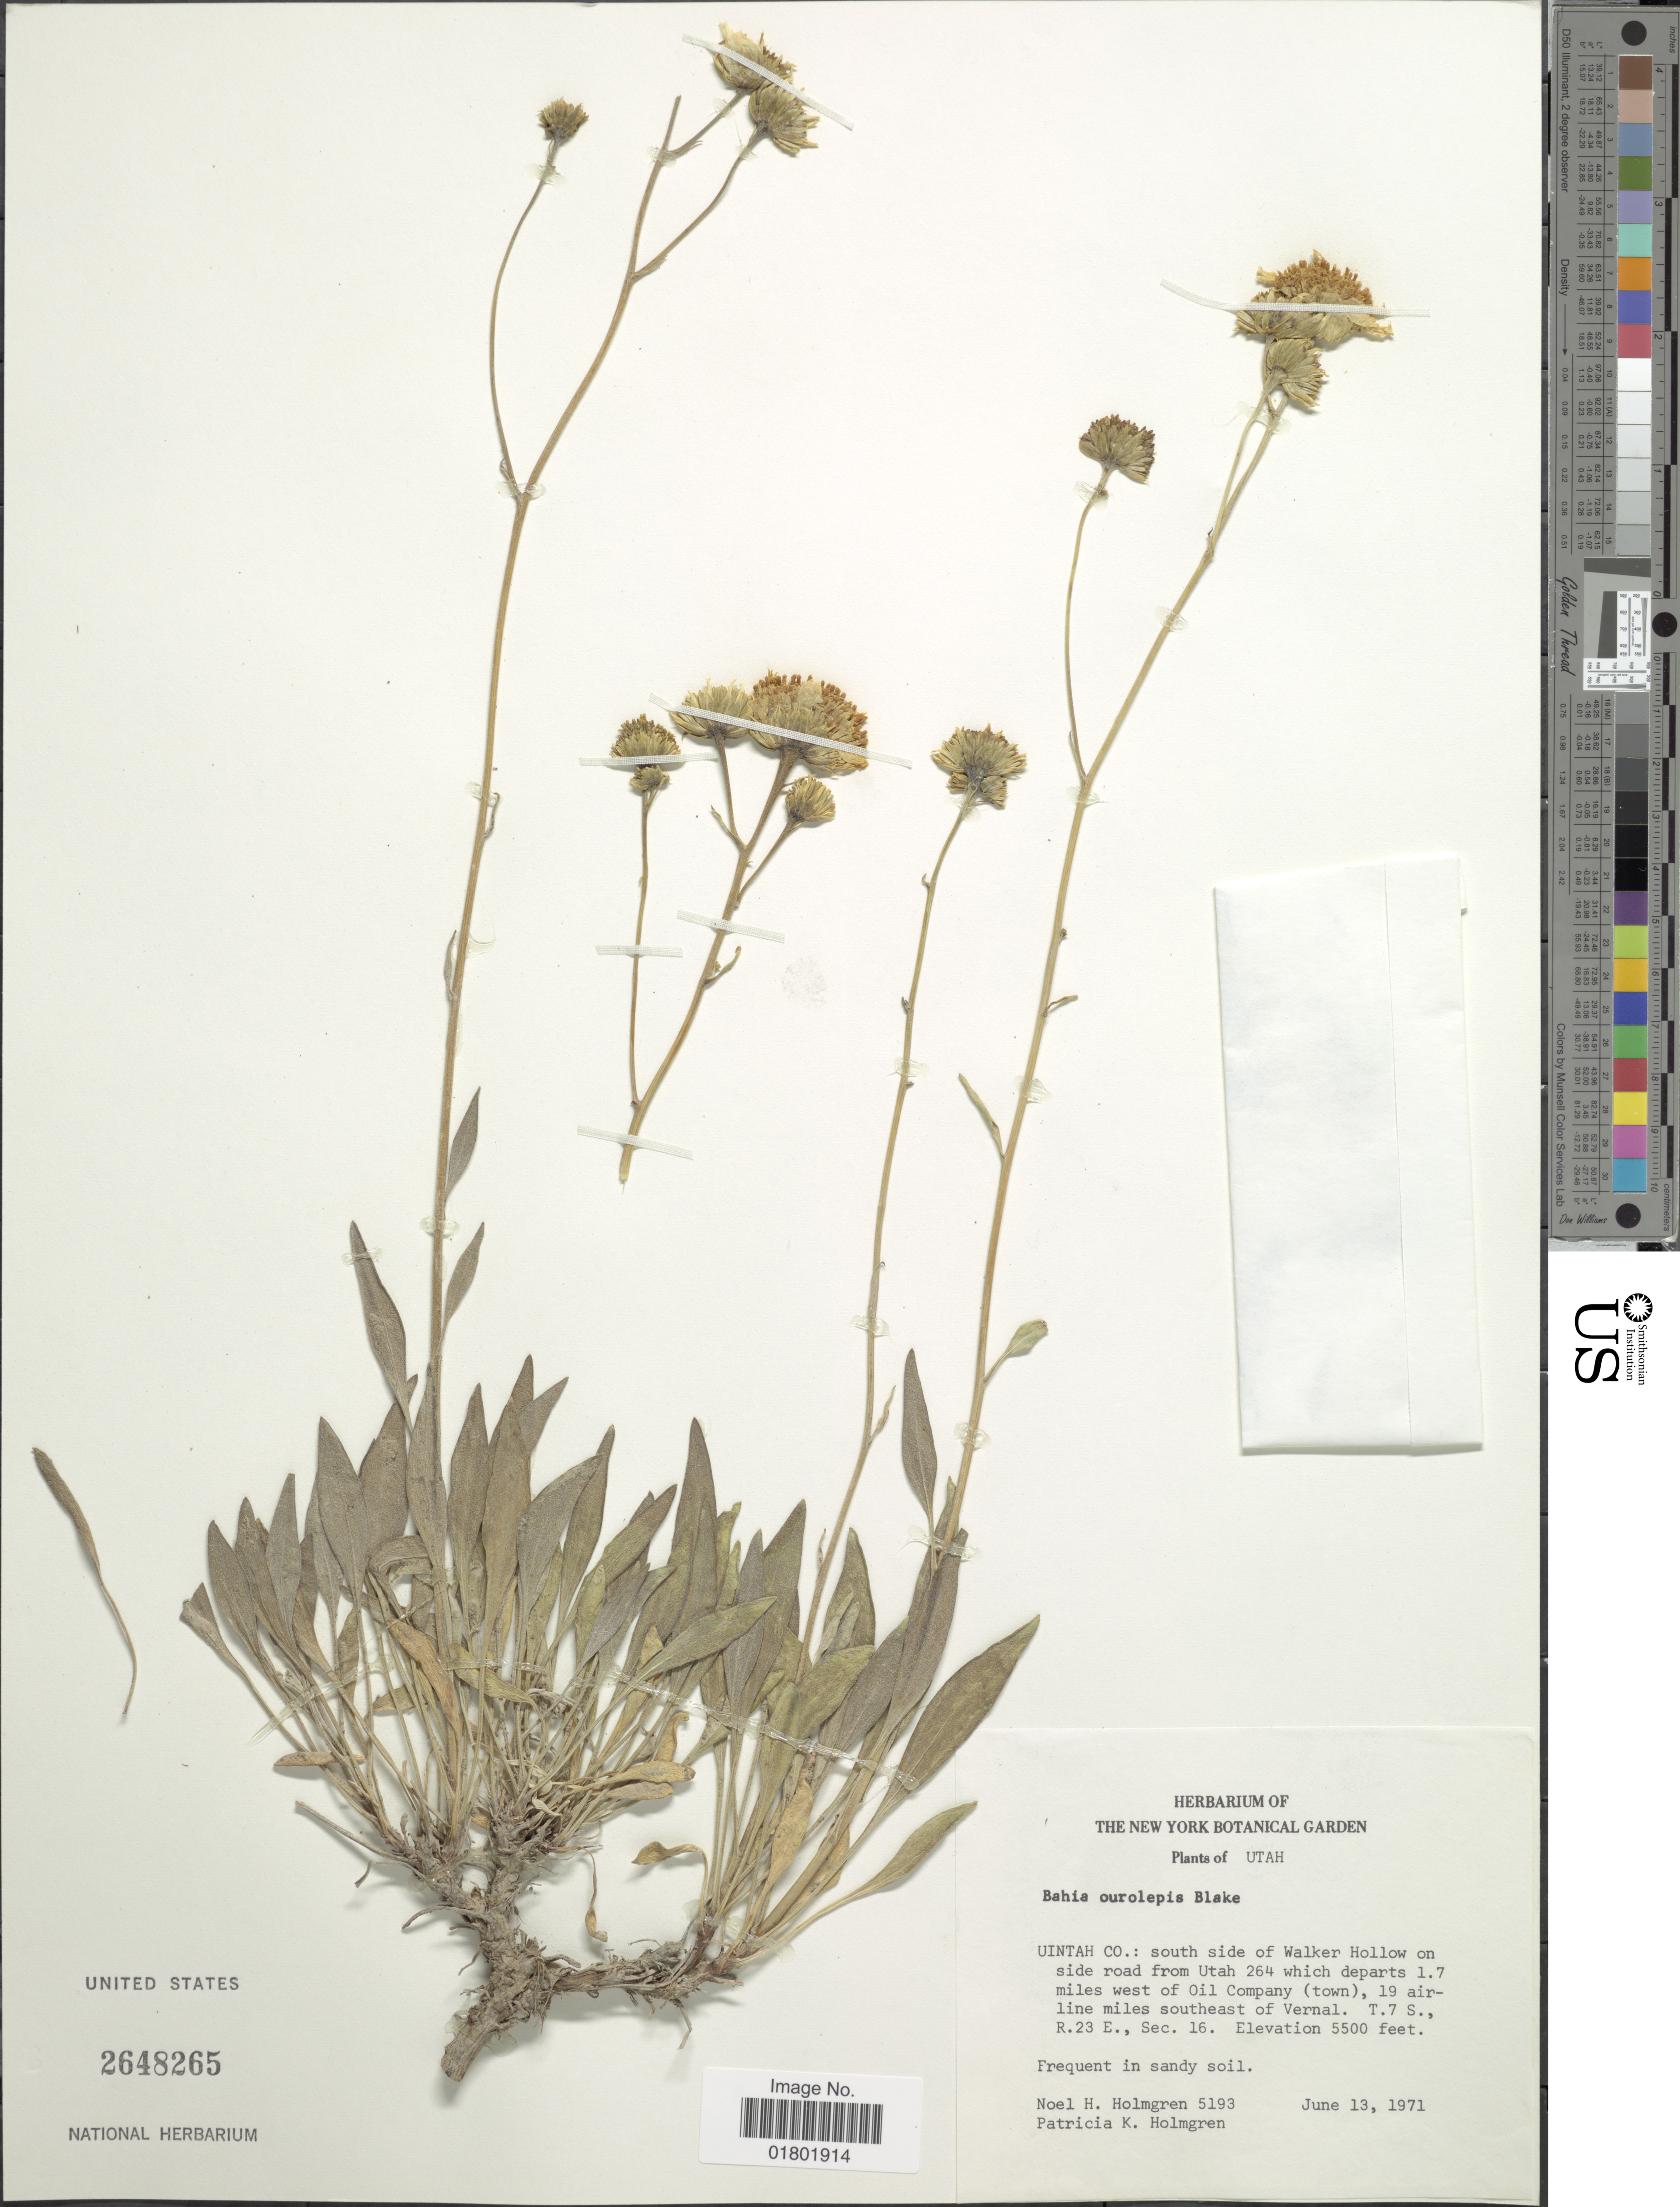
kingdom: Plantae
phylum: Tracheophyta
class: Magnoliopsida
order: Asterales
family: Asteraceae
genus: Bahia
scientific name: Bahia ourolepis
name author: S.F. Blake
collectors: N. H. Holmgren & P. K. Holmgren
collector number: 5193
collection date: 1971-06-13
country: United States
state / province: Utah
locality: Utah Co.: south side of Walker Hollow on side road from Utah 264 which departs 1.7 miles west of Oil Company (town), 19 airline miles southeast of Vernal, T.7 S., R.23 E., Sec. 16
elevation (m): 1676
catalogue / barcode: US 2648265